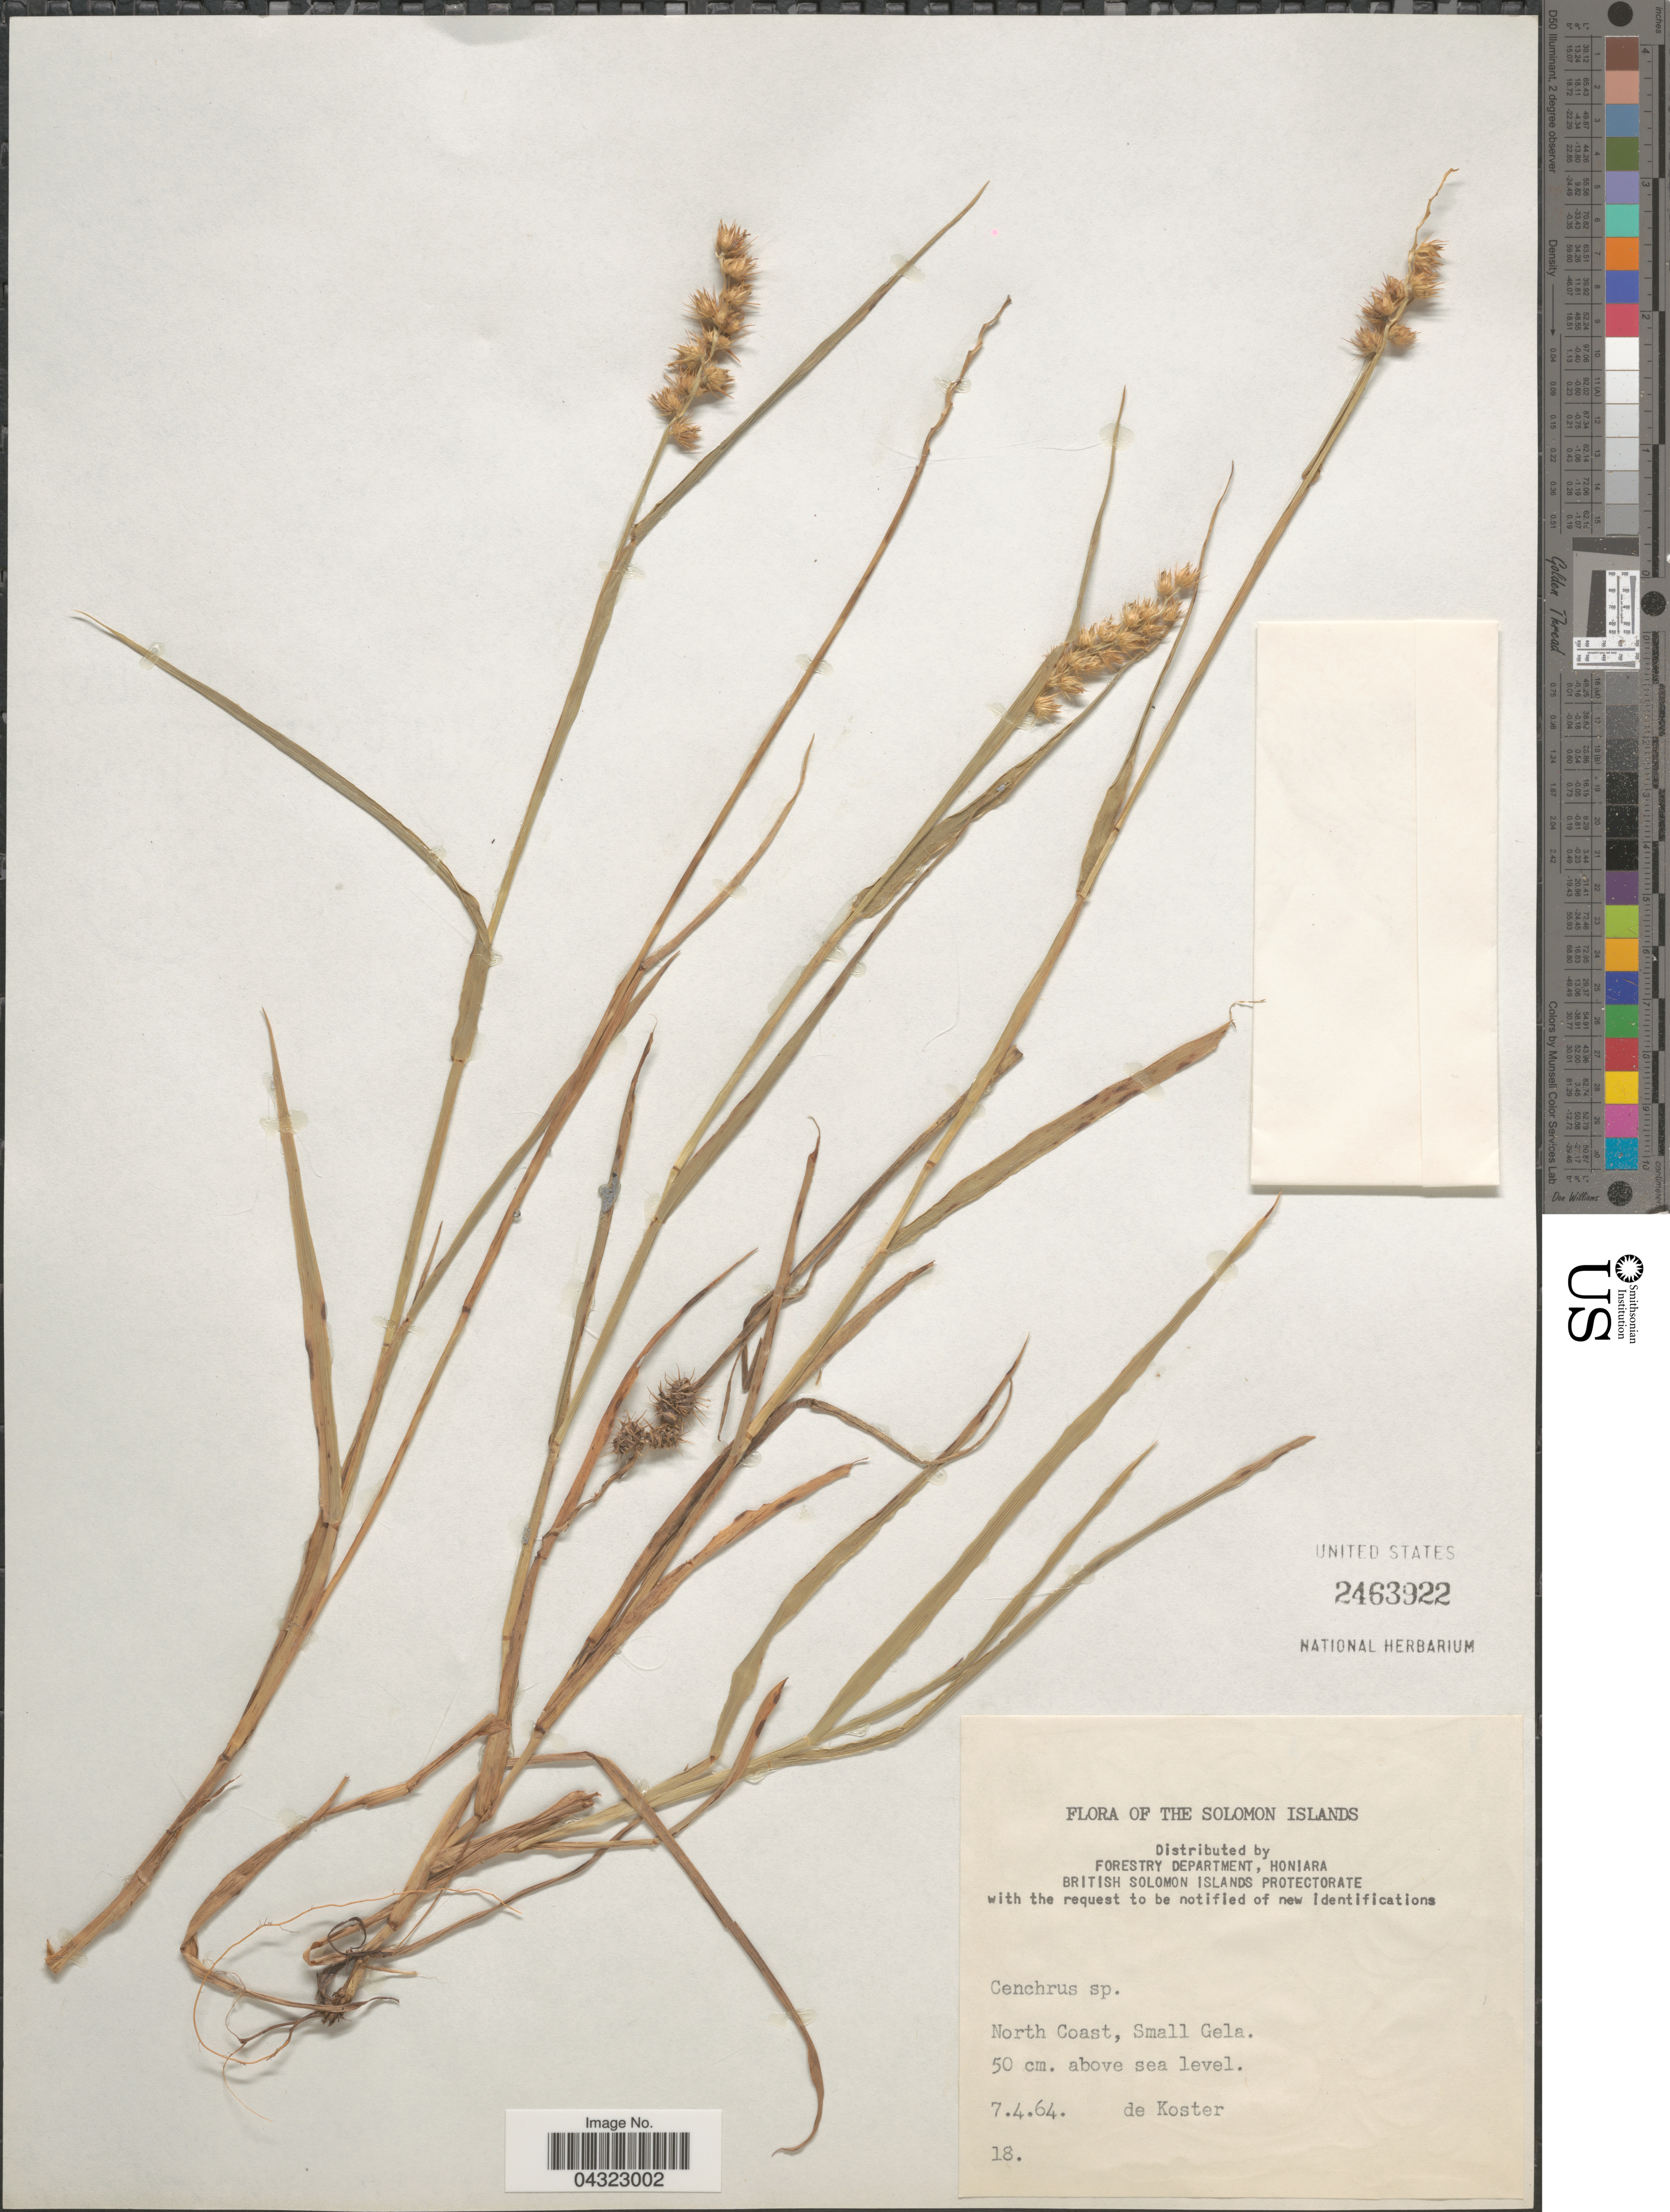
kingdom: Plantae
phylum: Tracheophyta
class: Liliopsida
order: Poales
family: Poaceae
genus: Cenchrus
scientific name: Cenchrus sp.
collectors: De Koster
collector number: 18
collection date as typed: Transcribed d/m/y: 7/4/64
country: Solomon Islands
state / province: Solomon Islands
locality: North Coast, Small Gela.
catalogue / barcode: US 2463922